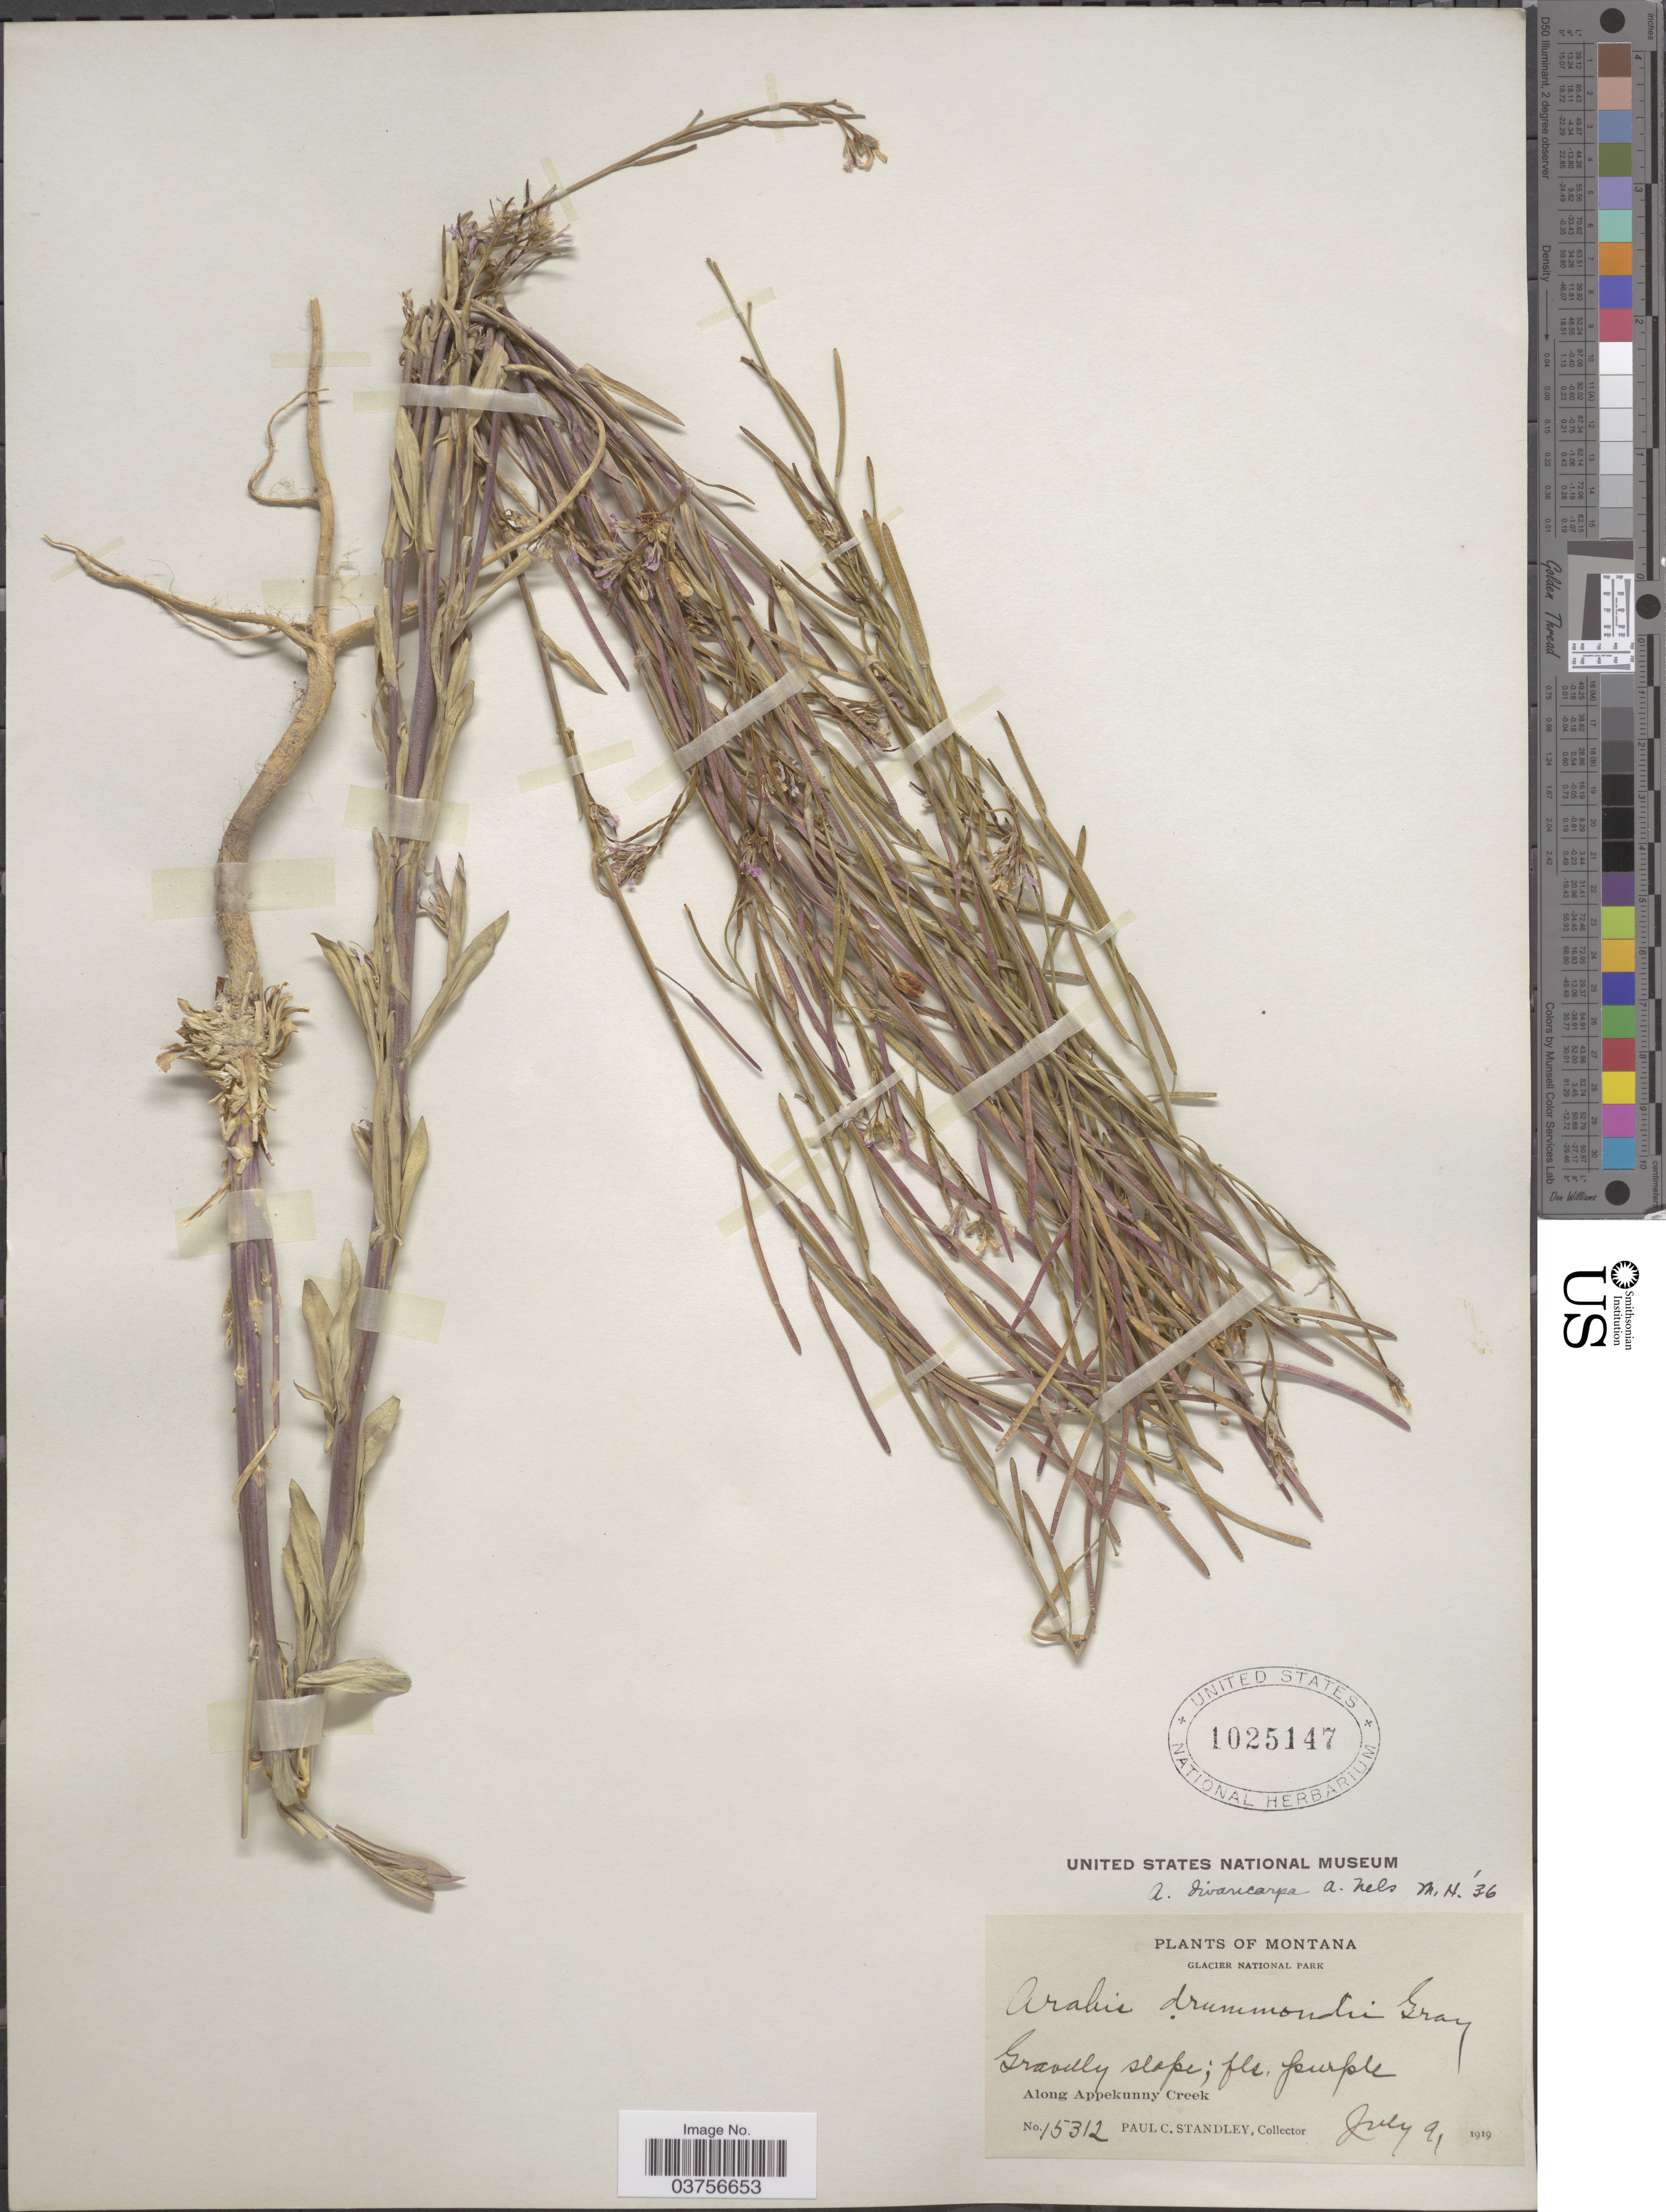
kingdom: Plantae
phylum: Tracheophyta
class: Magnoliopsida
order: Brassicales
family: Brassicaceae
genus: Arabis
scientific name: Arabis divaricarpa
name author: A. Nelson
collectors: P. C. Standley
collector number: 15312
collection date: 1919-07-09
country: United States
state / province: Montana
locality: Glacier National Park. Along Appekunny Creek.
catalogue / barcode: US 1025147